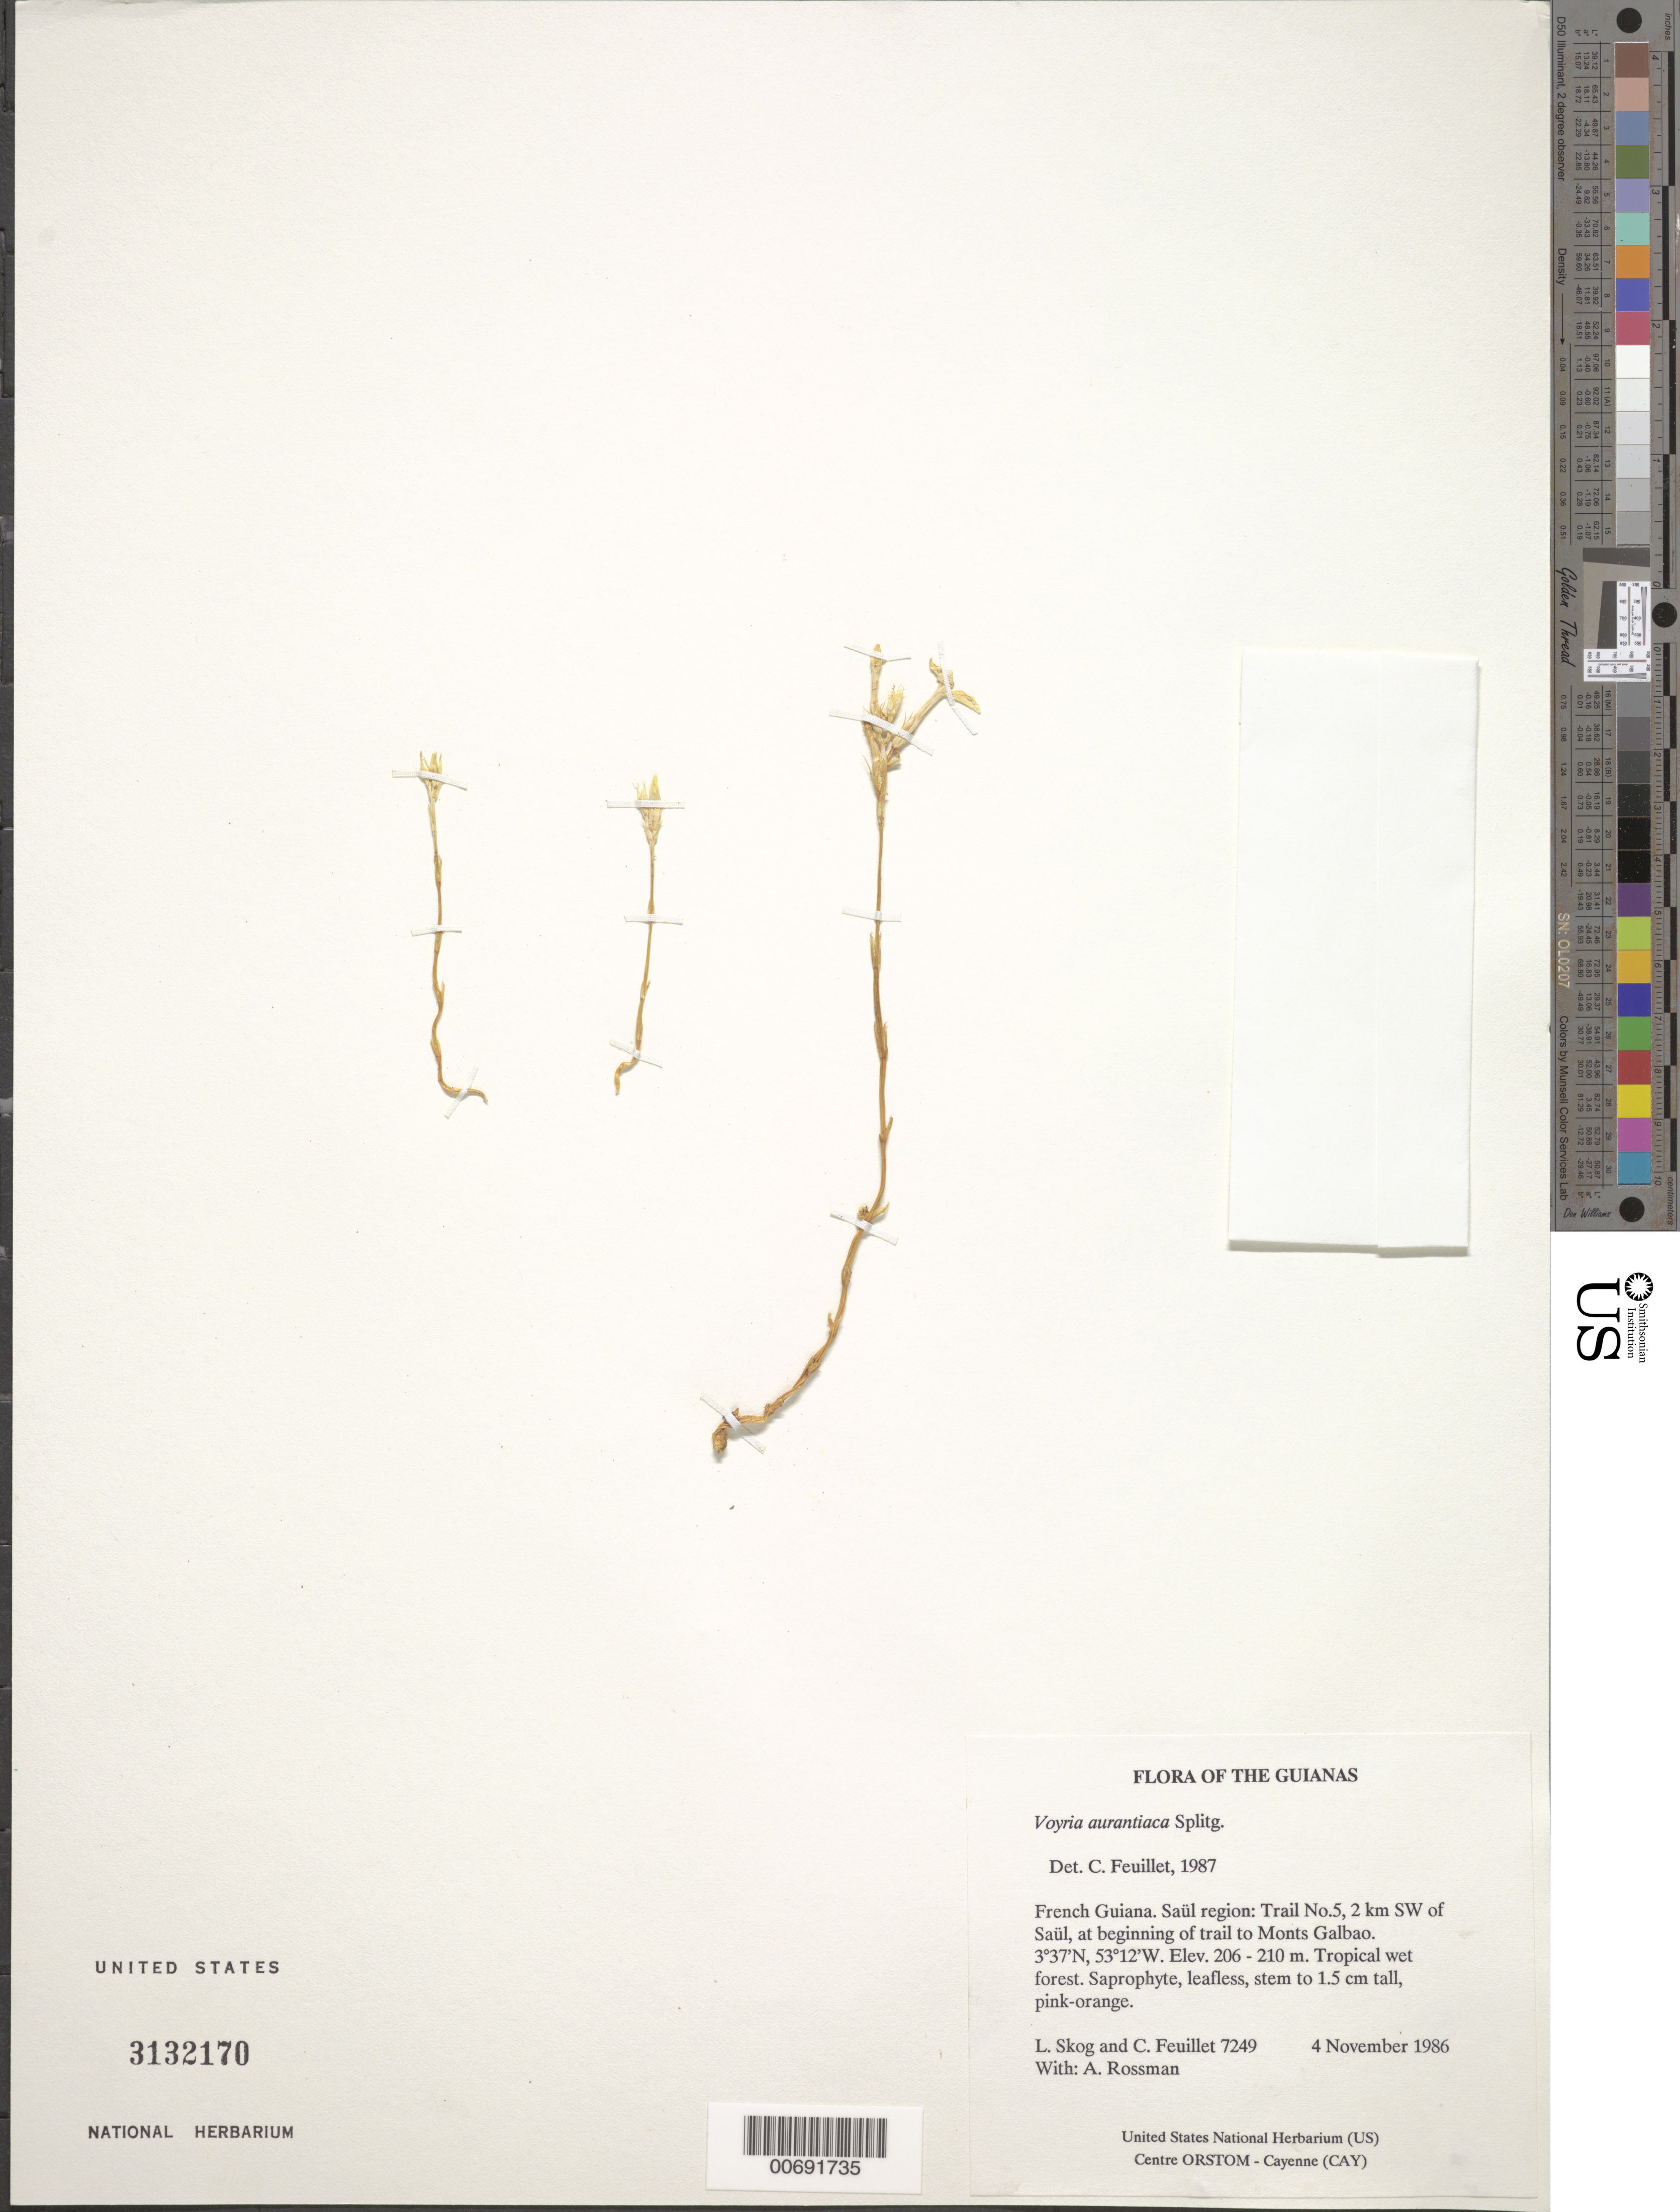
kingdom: Plantae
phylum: Tracheophyta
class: Magnoliopsida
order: Gentianales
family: Gentianaceae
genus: Voyria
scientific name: Voyria acuminata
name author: Benth.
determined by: Feuillet, C.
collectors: L. E. Skog, C. Feuillet & A. Rossman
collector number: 7249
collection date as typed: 4 November 1986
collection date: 1986-11-04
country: French Guiana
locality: Trail No.5, 2 km SW of Saül, at beginning of trail to Monts Galbao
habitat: Tropical wet forest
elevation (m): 206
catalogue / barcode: US 3132170